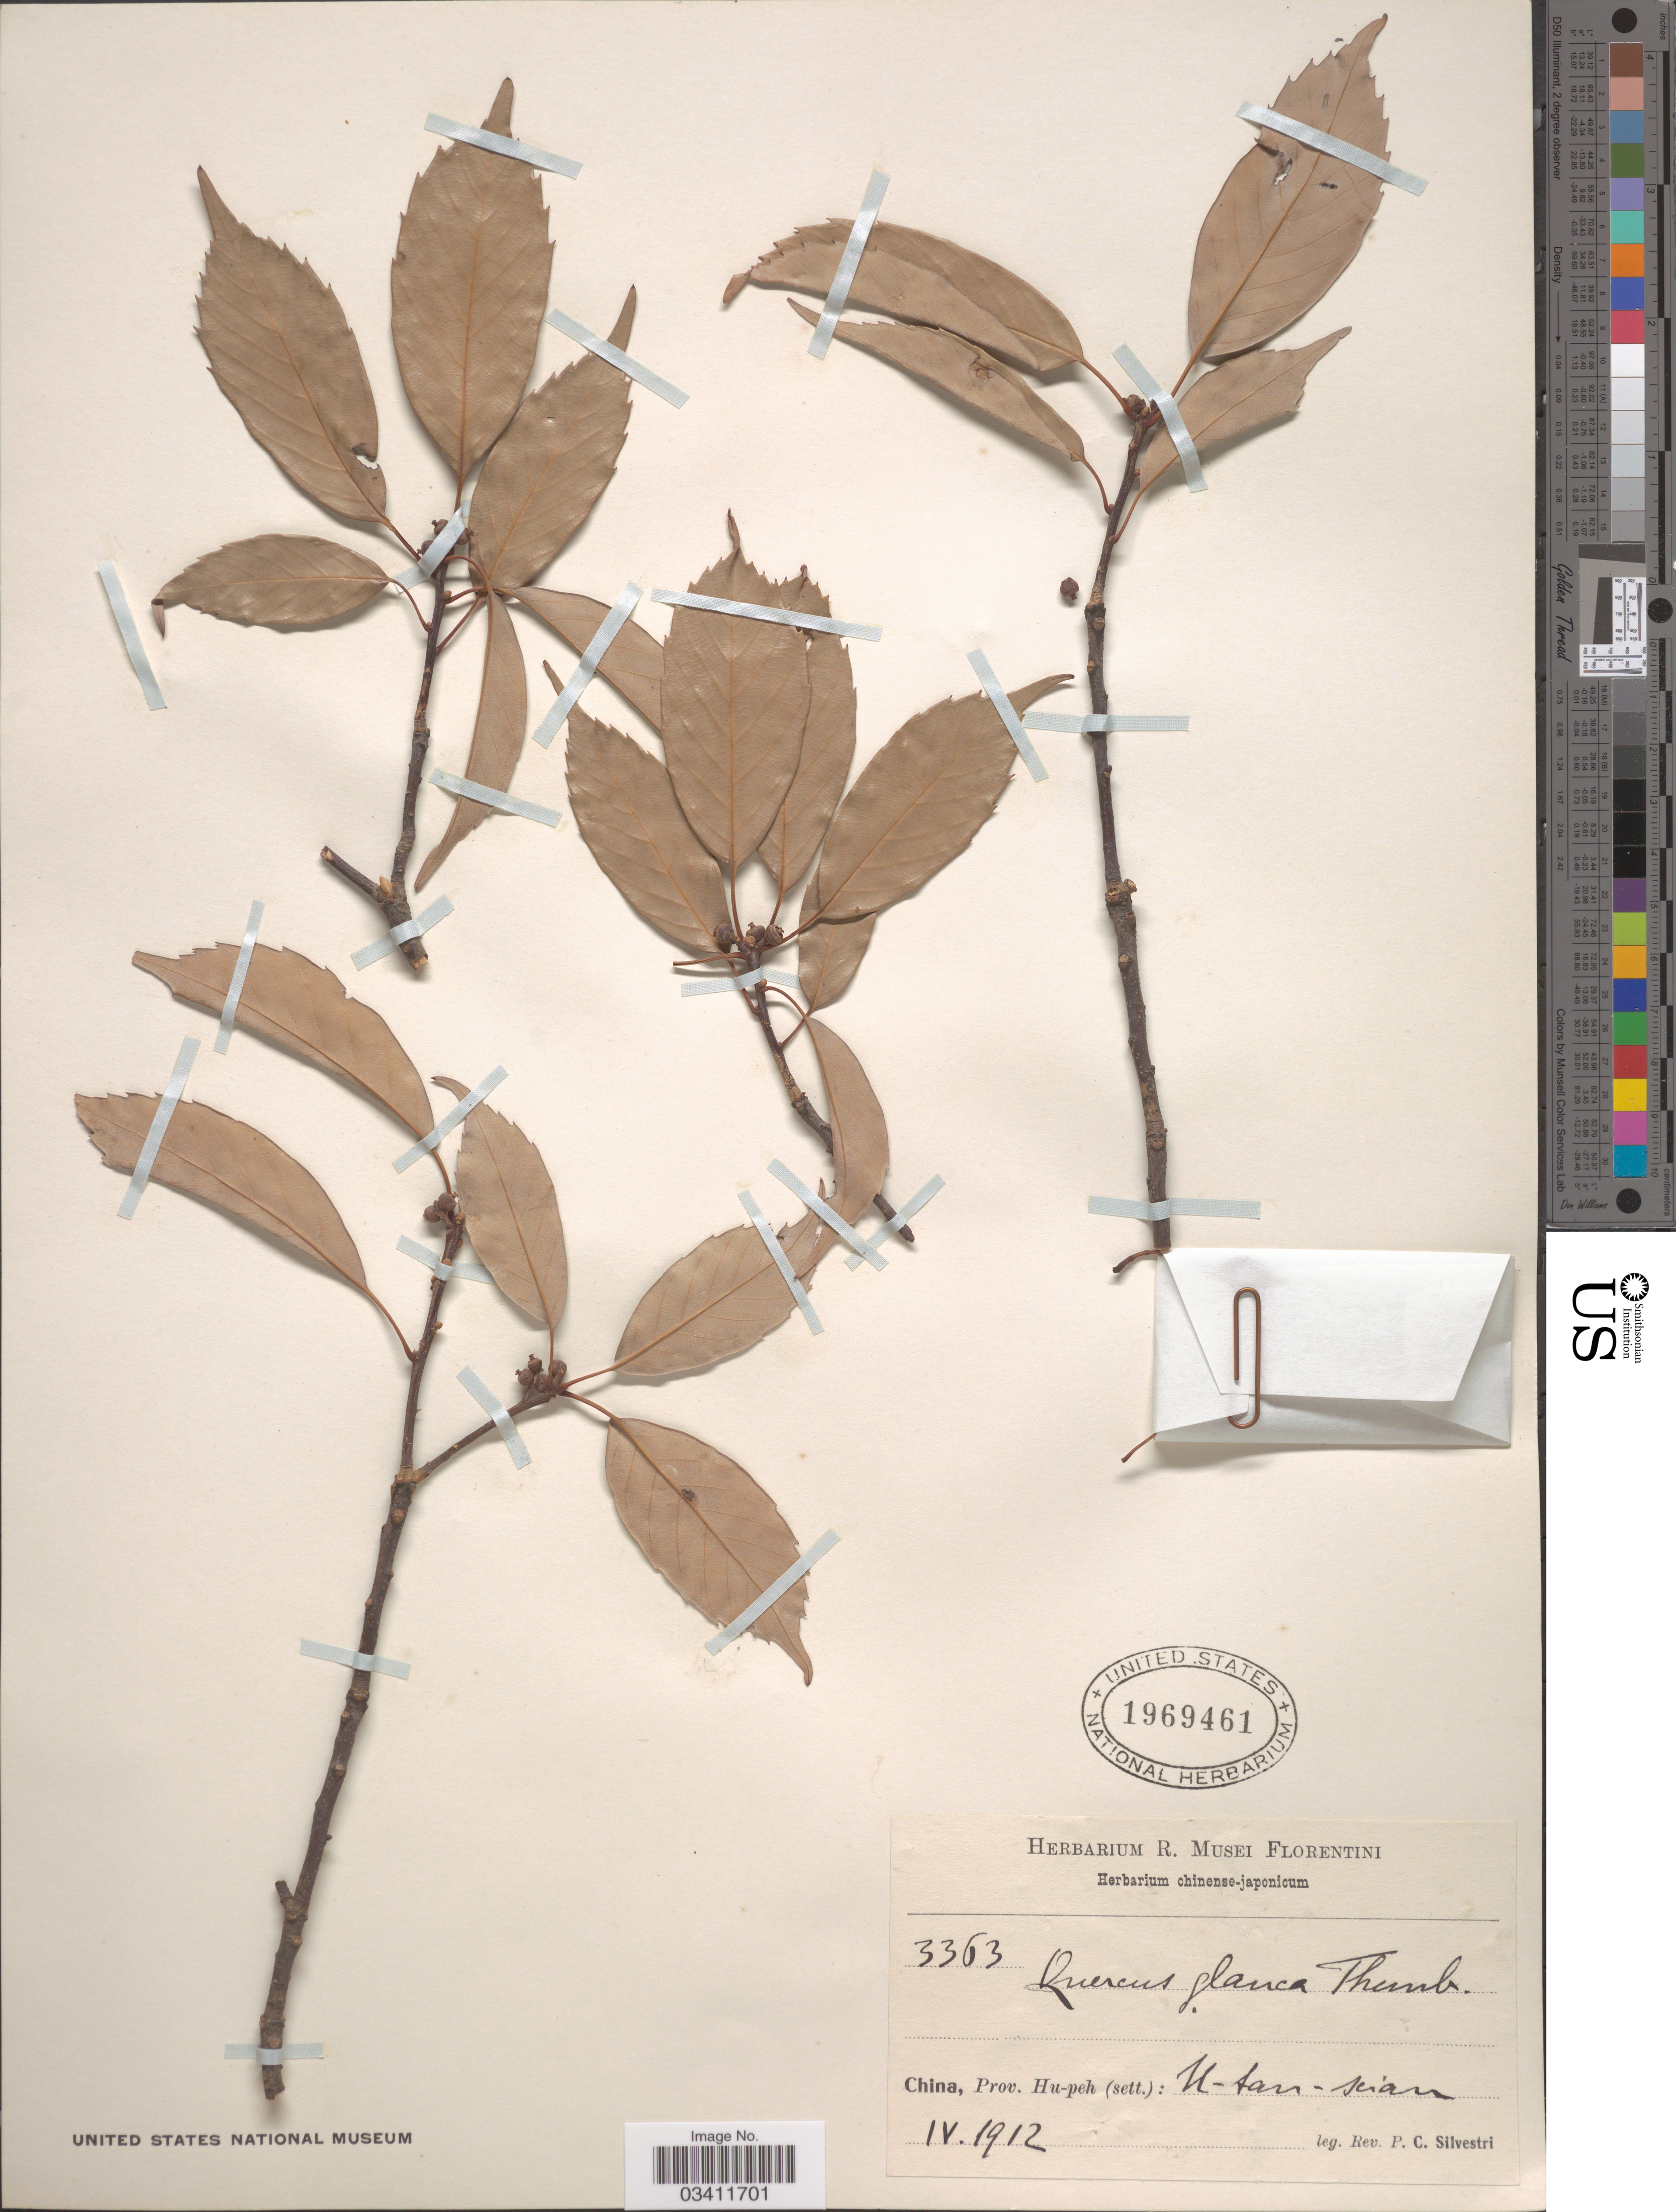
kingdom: Plantae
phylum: Tracheophyta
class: Magnoliopsida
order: Fagales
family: Fagaceae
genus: Quercus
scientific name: Quercus glauca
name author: Thunb.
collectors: P. Silvestri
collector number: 3363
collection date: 1912-04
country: China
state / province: Hubei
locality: Prov. Hu-peh (sett.): U-tan-xian.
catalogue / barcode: US 1969461